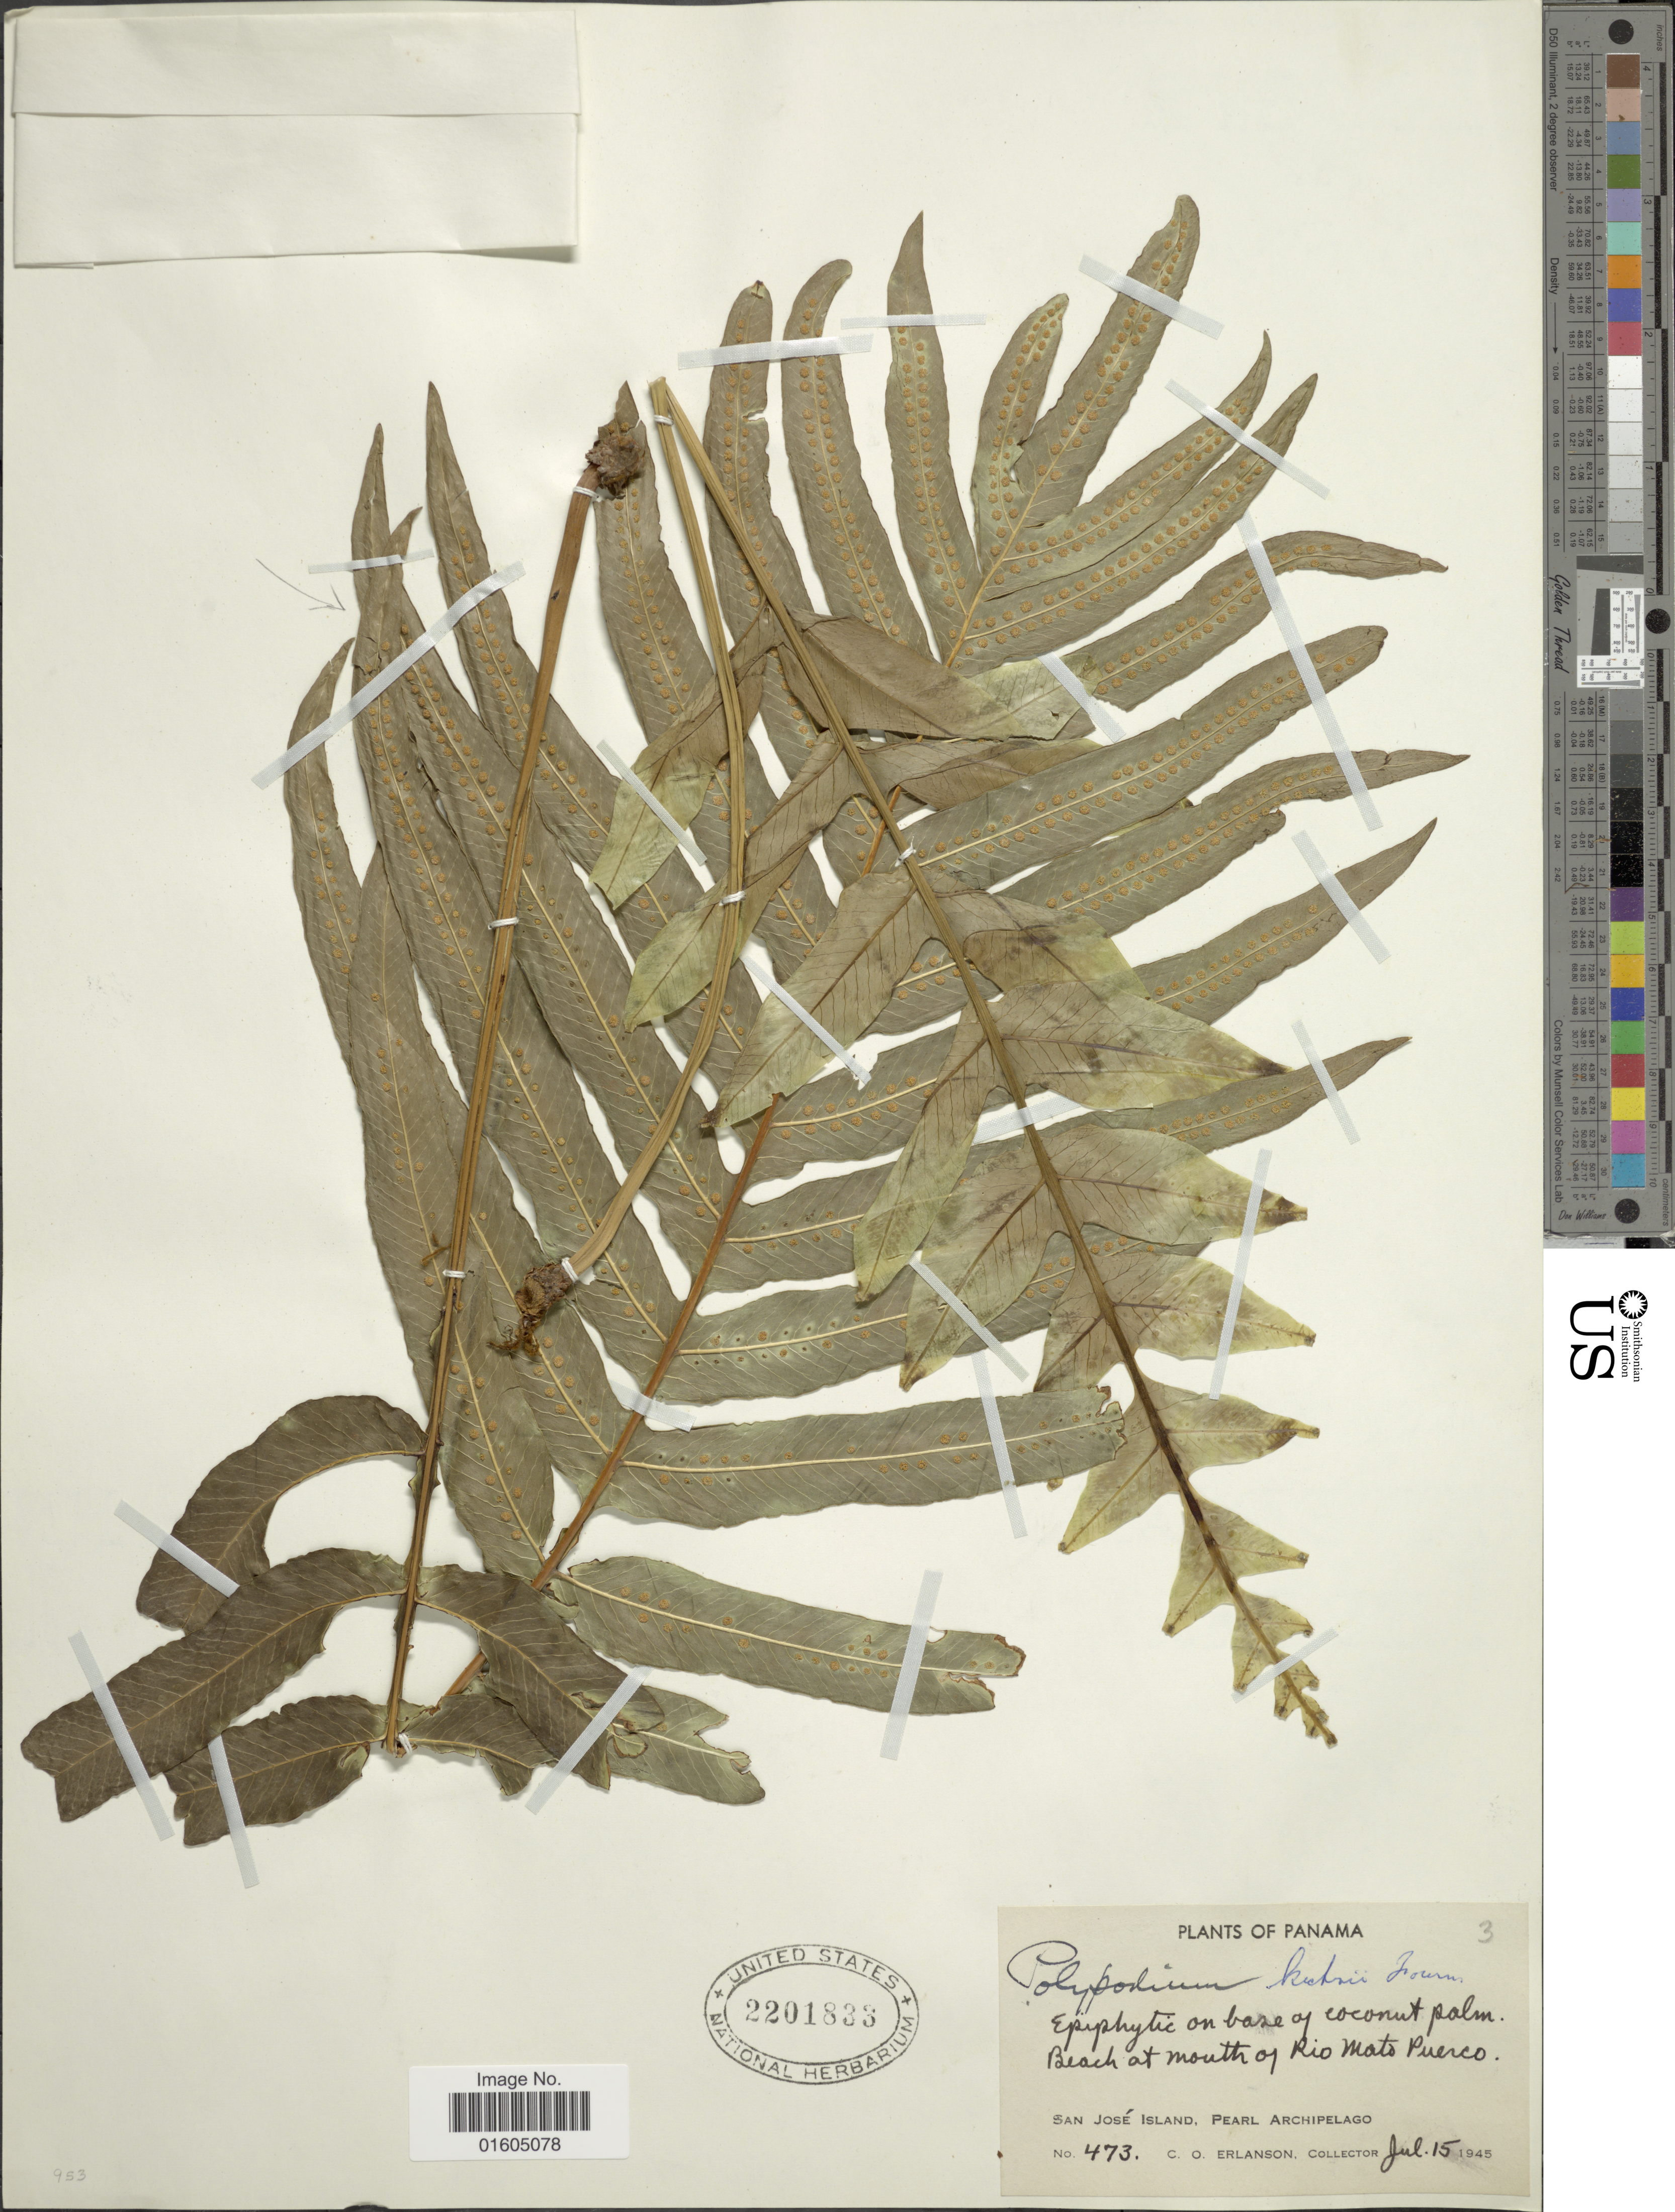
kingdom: Plantae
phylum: Tracheophyta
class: Polypodiopsida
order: Polypodiales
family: Polypodiaceae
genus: Serpocaulon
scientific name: Serpocaulon attenuatum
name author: (Humb. & Bonpl. ex Willd.) A.R. Sm.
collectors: C. O. Erlanson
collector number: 473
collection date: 1945-07-15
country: Panama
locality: Panama. San Jose Island, Pearl Archipelago. Beach at mouth of Rio Mato Puerco.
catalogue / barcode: US 2201833